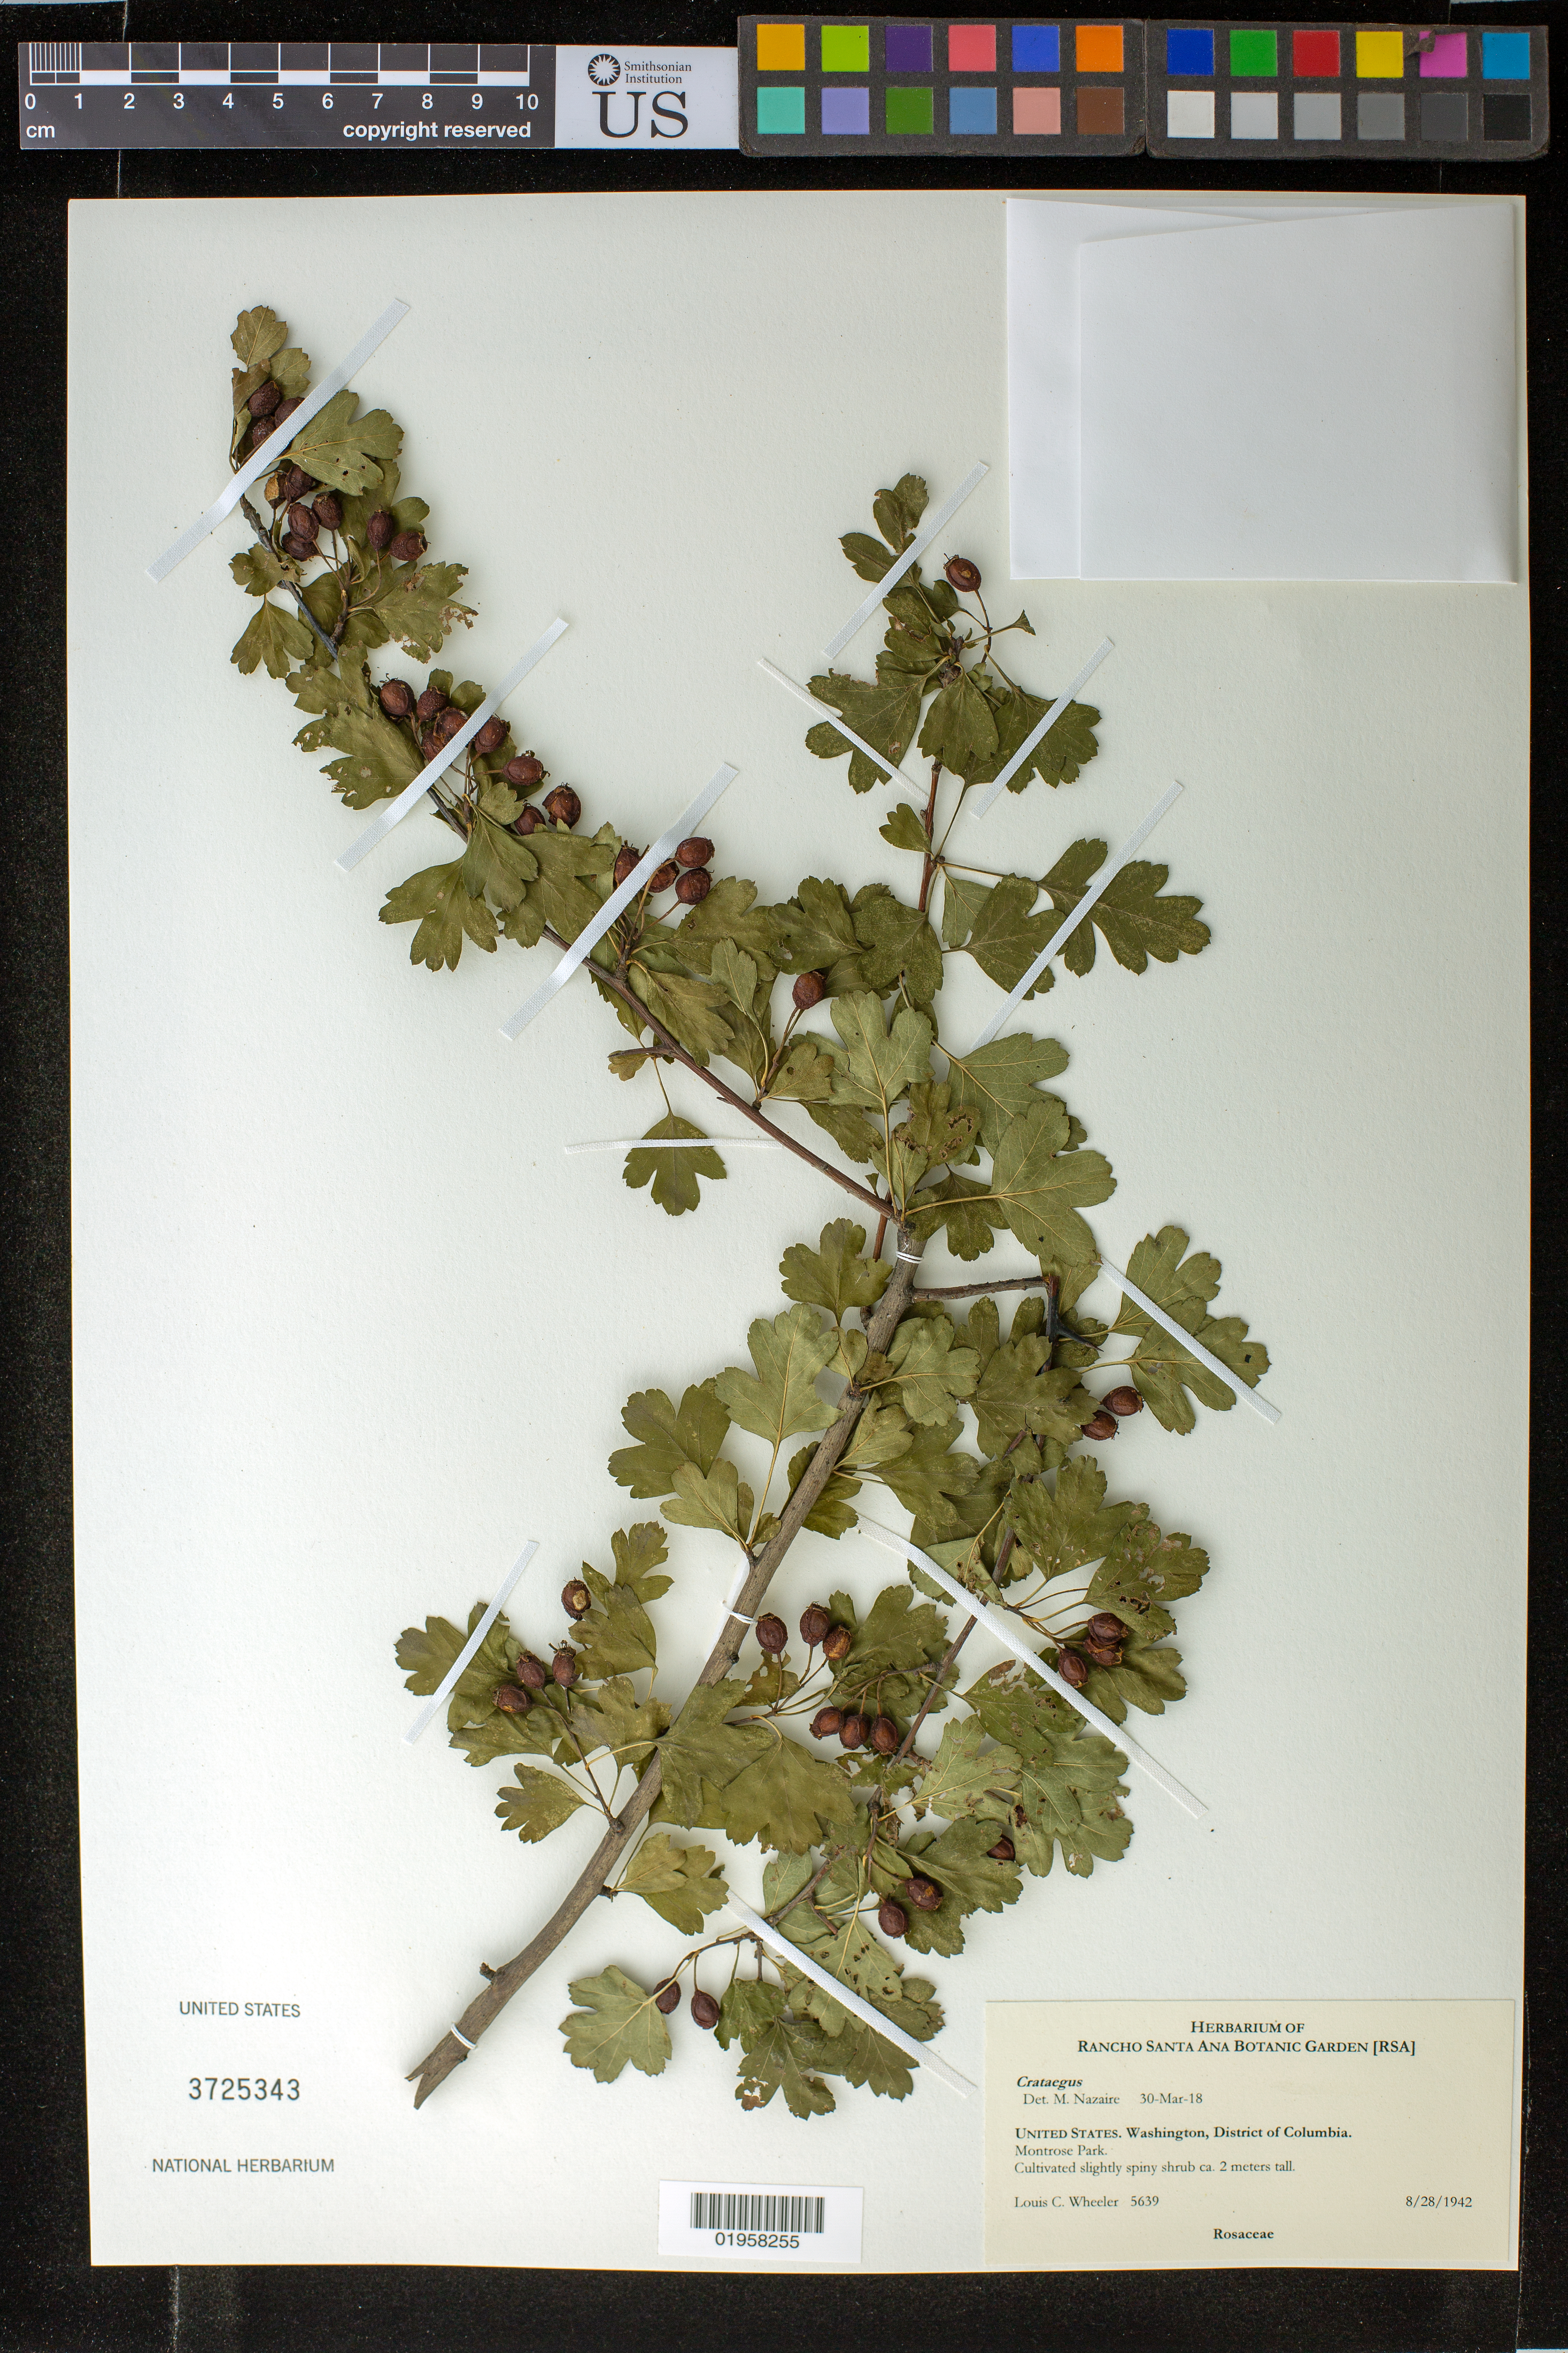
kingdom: Plantae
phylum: Tracheophyta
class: Magnoliopsida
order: Rosales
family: Rosaceae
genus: Crataegus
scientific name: Crataegus sp.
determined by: Nazaire, Mare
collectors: L. C. Wheeler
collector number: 5639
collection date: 1942-08-28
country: United States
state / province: District of Columbia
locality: Montrose Park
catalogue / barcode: US 3725343